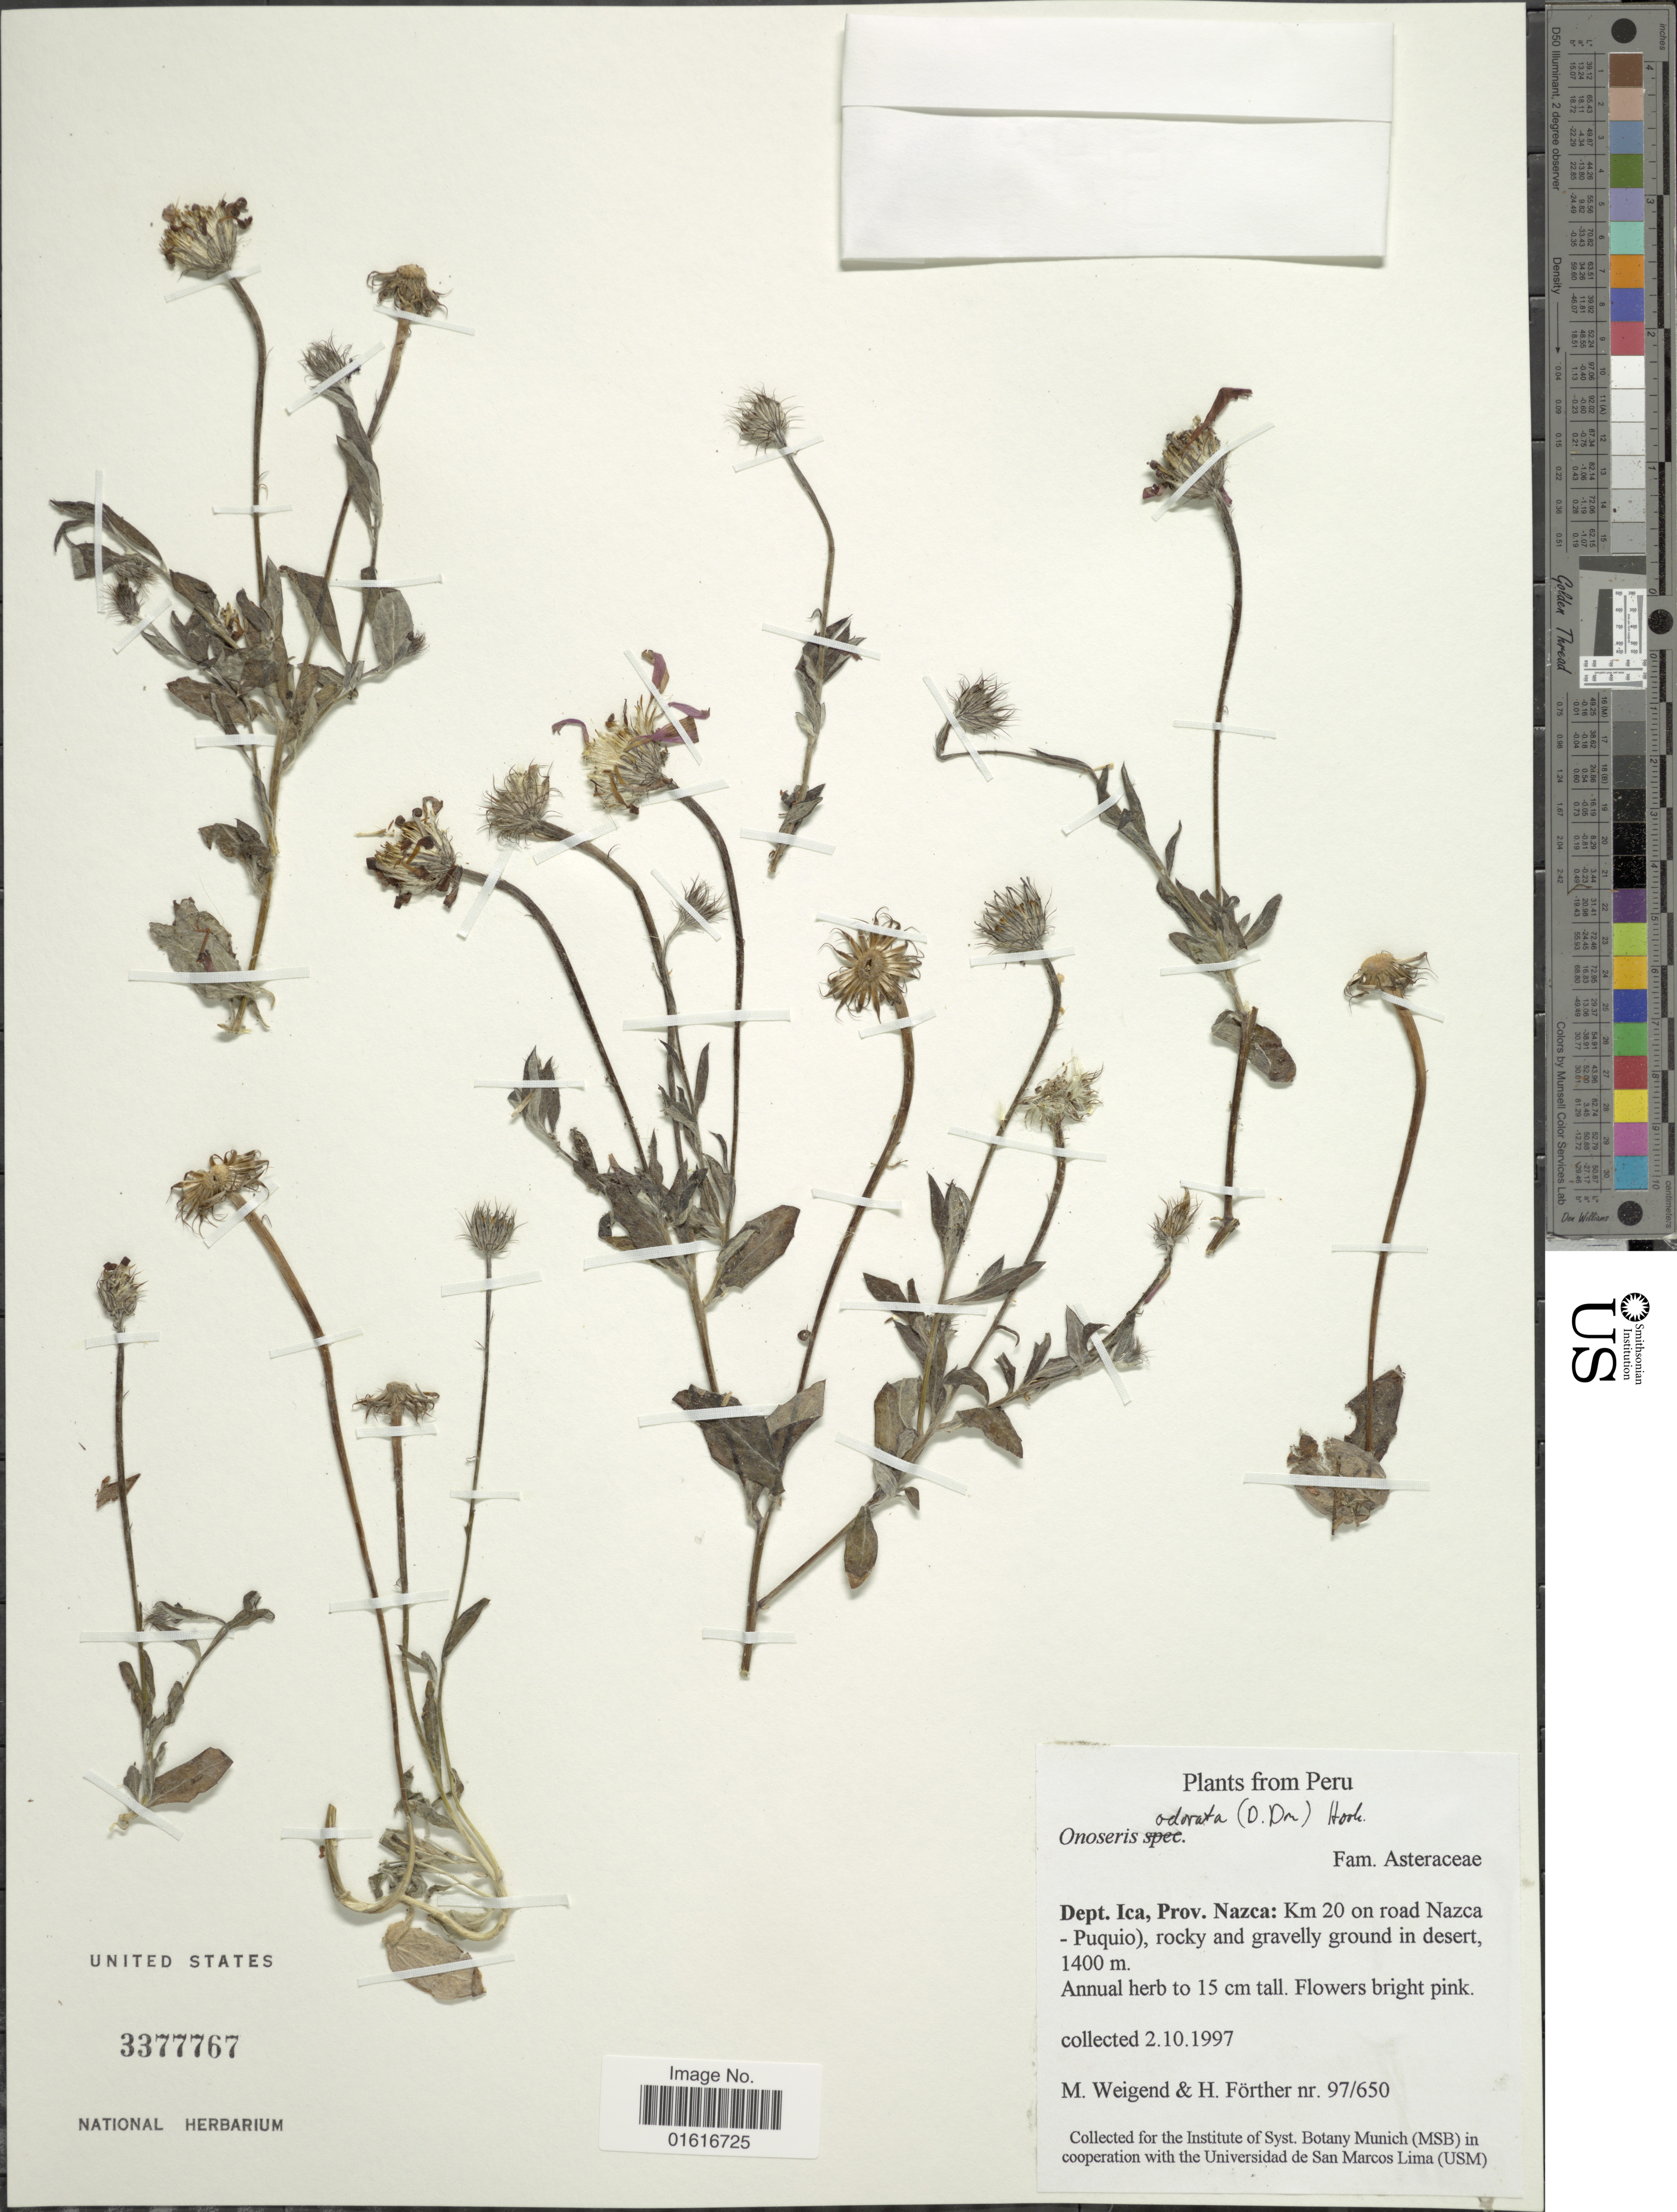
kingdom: Plantae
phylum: Tracheophyta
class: Magnoliopsida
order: Asterales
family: Asteraceae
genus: Onoseris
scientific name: Onoseris odorata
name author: (D. Don) Hook. & Arn.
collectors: M. Weigend & H. Fôrther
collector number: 97/650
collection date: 1997-10-02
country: Peru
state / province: Ica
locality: Prov. Nazca: km 20 on road Nazca-Puquio), rocky and gravelly ground in desert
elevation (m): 1400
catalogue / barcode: US 3377767